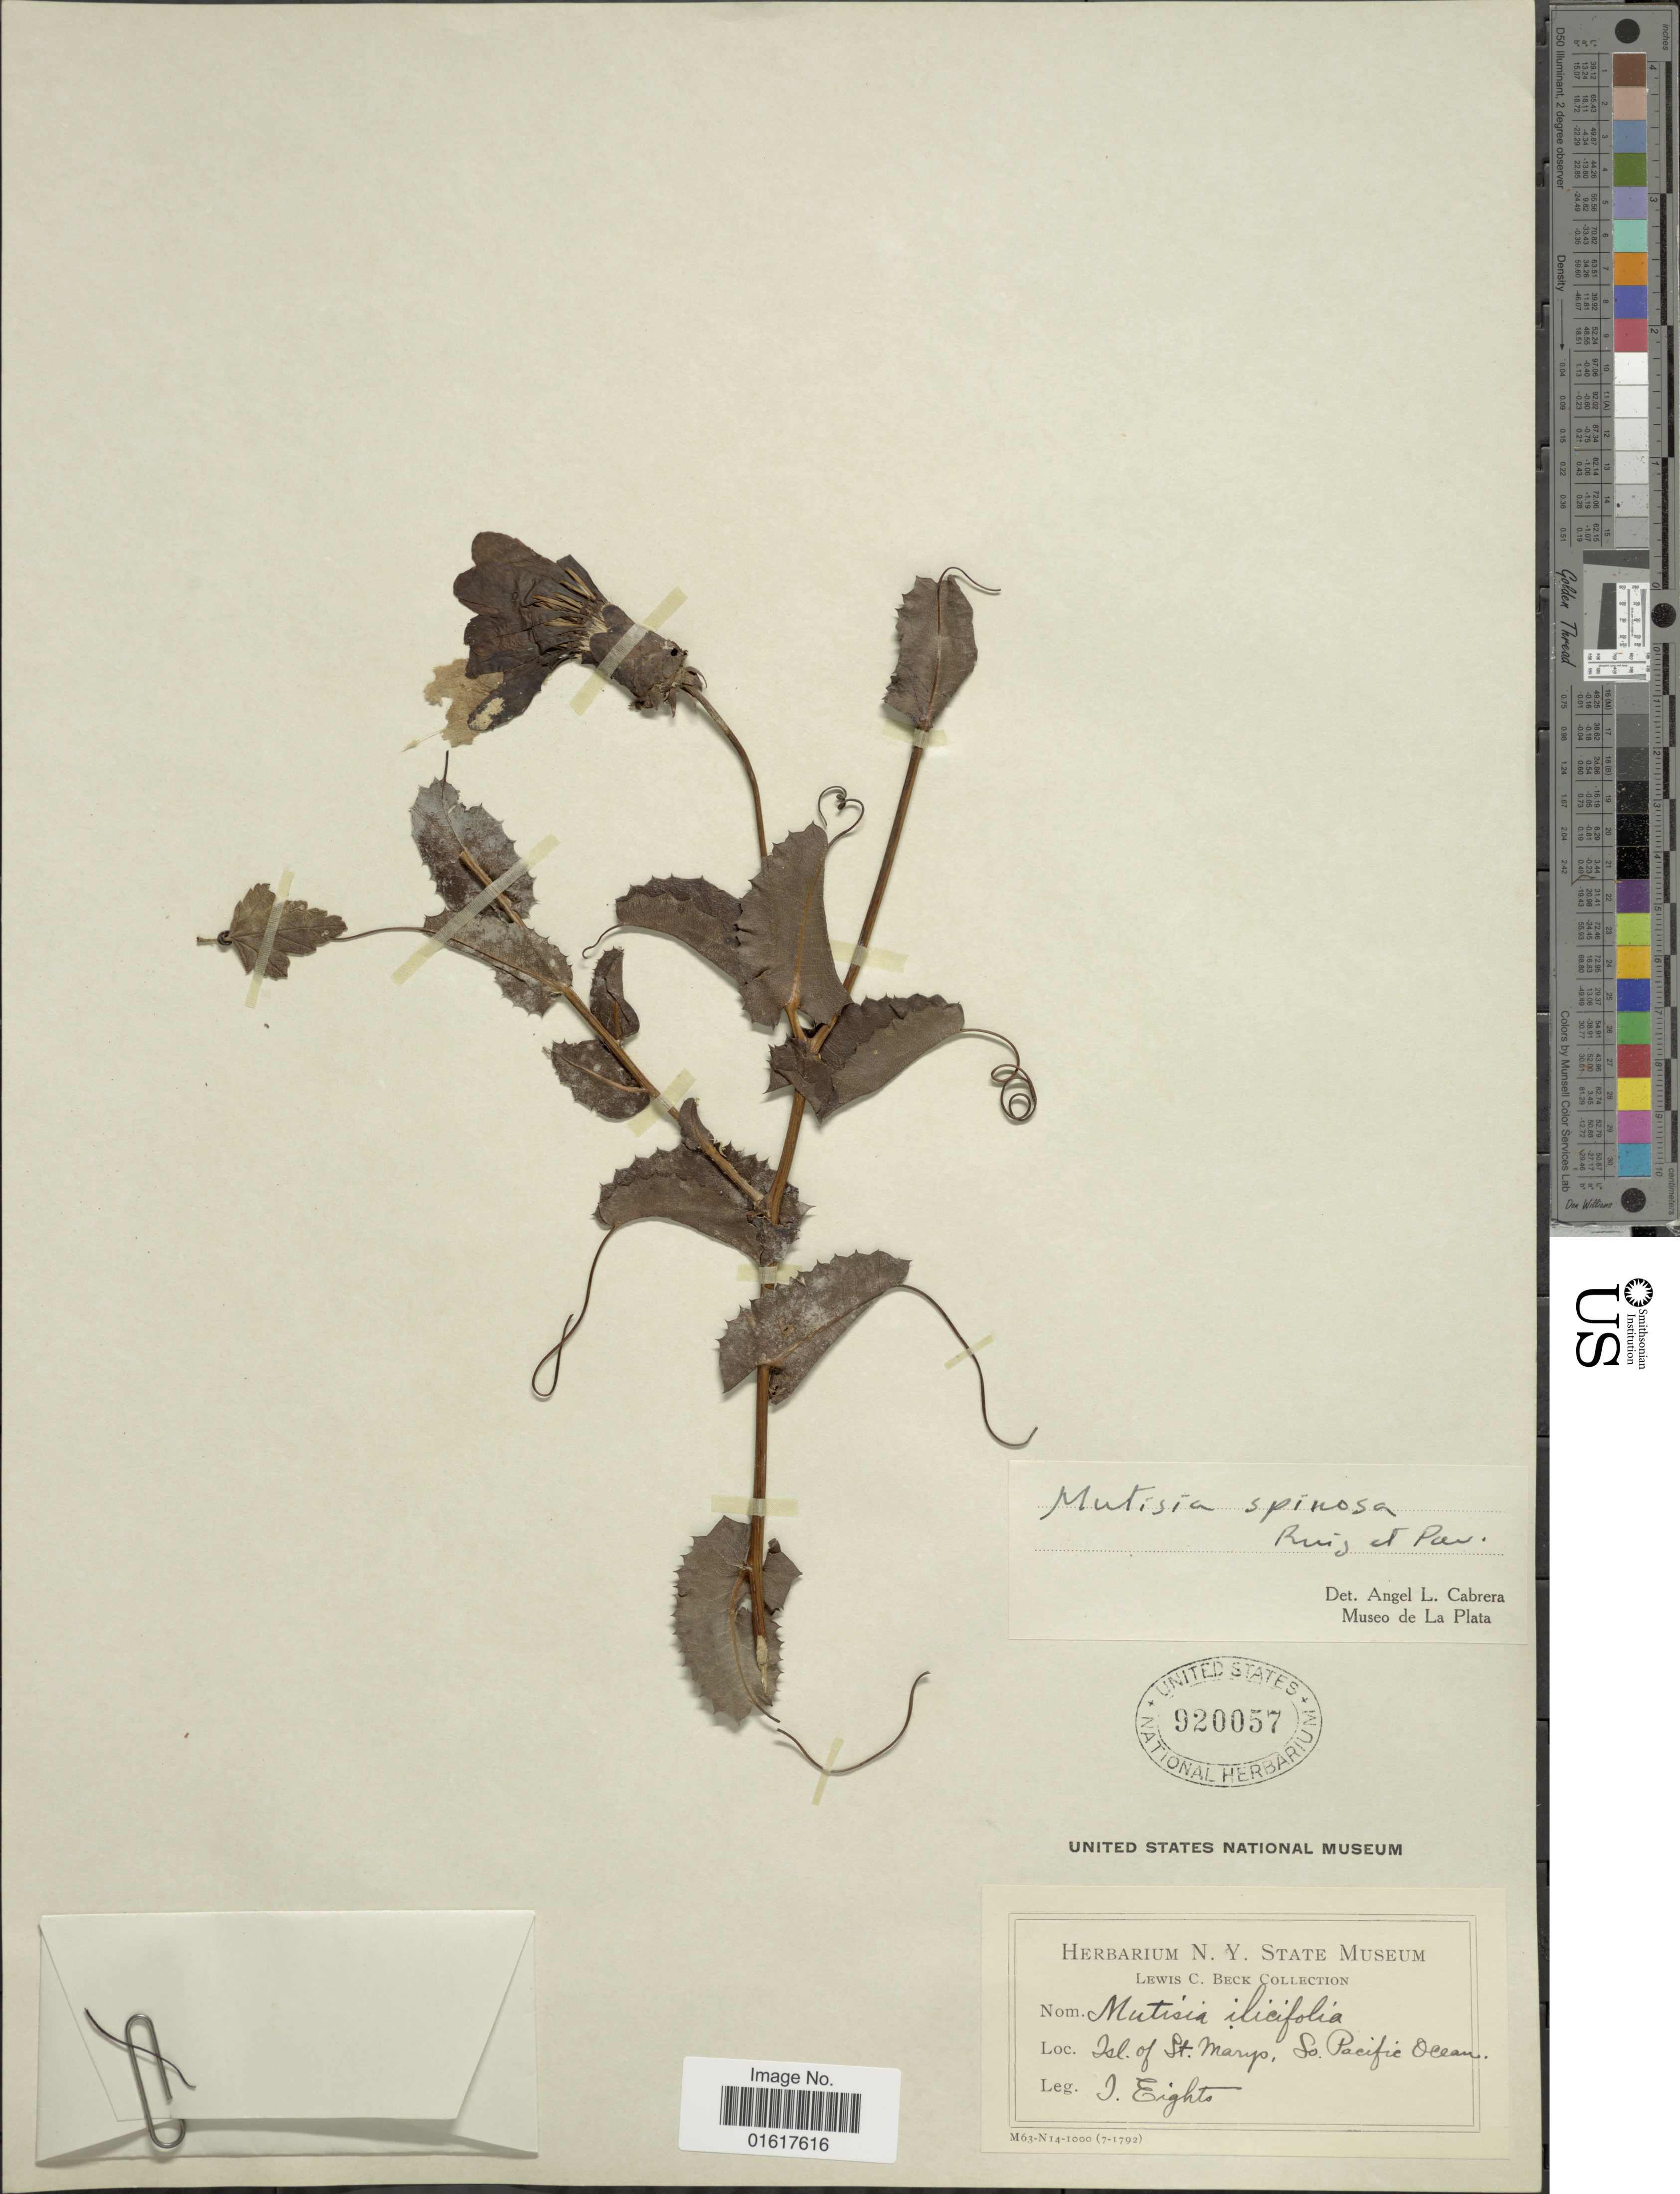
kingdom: Plantae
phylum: Tracheophyta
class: Magnoliopsida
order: Asterales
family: Asteraceae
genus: Mutisia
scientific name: Mutisia spinosa var. spinosa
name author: Ruiz & Pav.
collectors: J. Eights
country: Chile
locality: Isl. of St. Marys, So. Pacific Ocean.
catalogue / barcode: US 920057